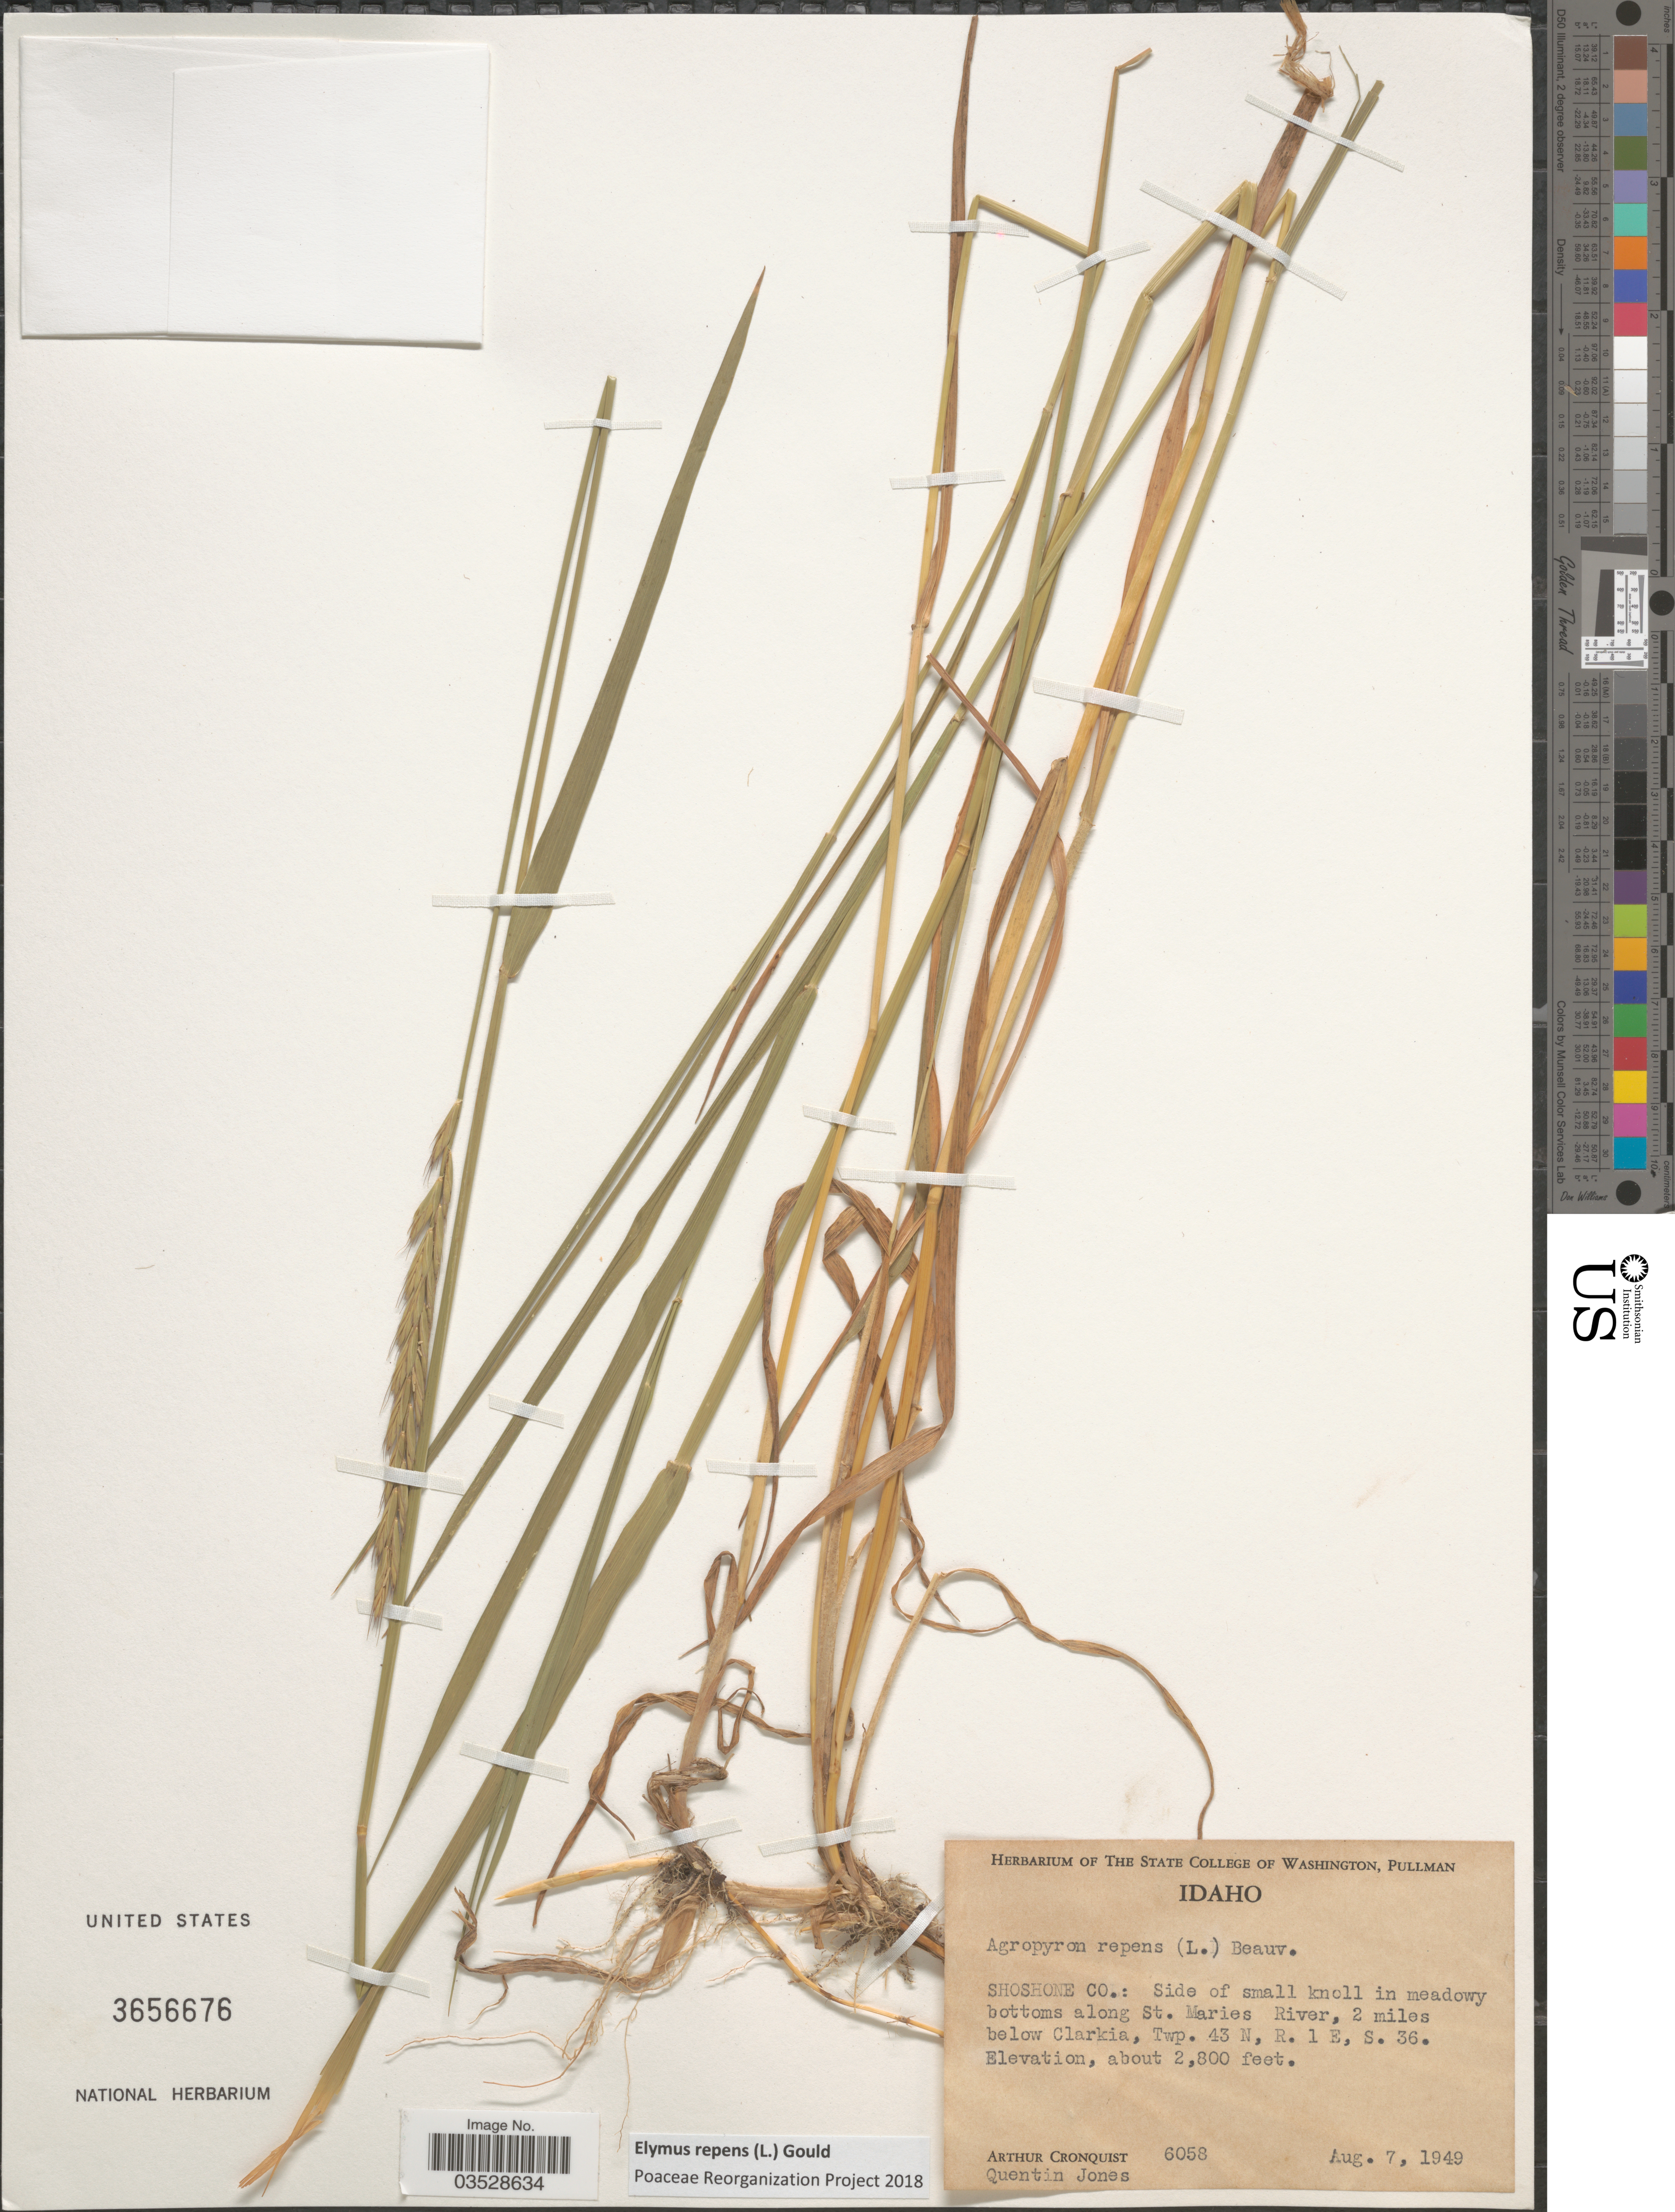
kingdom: Plantae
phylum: Tracheophyta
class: Liliopsida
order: Poales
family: Poaceae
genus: Elymus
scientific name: Elymus repens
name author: (L.) Gould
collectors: A. J. Cronquist & Q. Jones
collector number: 6058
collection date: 1949-08-07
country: United States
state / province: Idaho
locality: Shoshone Co.: Side of small knoll in meadowy bottoms along St. Maries River, 2 miles below Clarkia, Twp. 43 N, R. 1 E, S. 36.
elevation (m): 853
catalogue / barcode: US 3656676